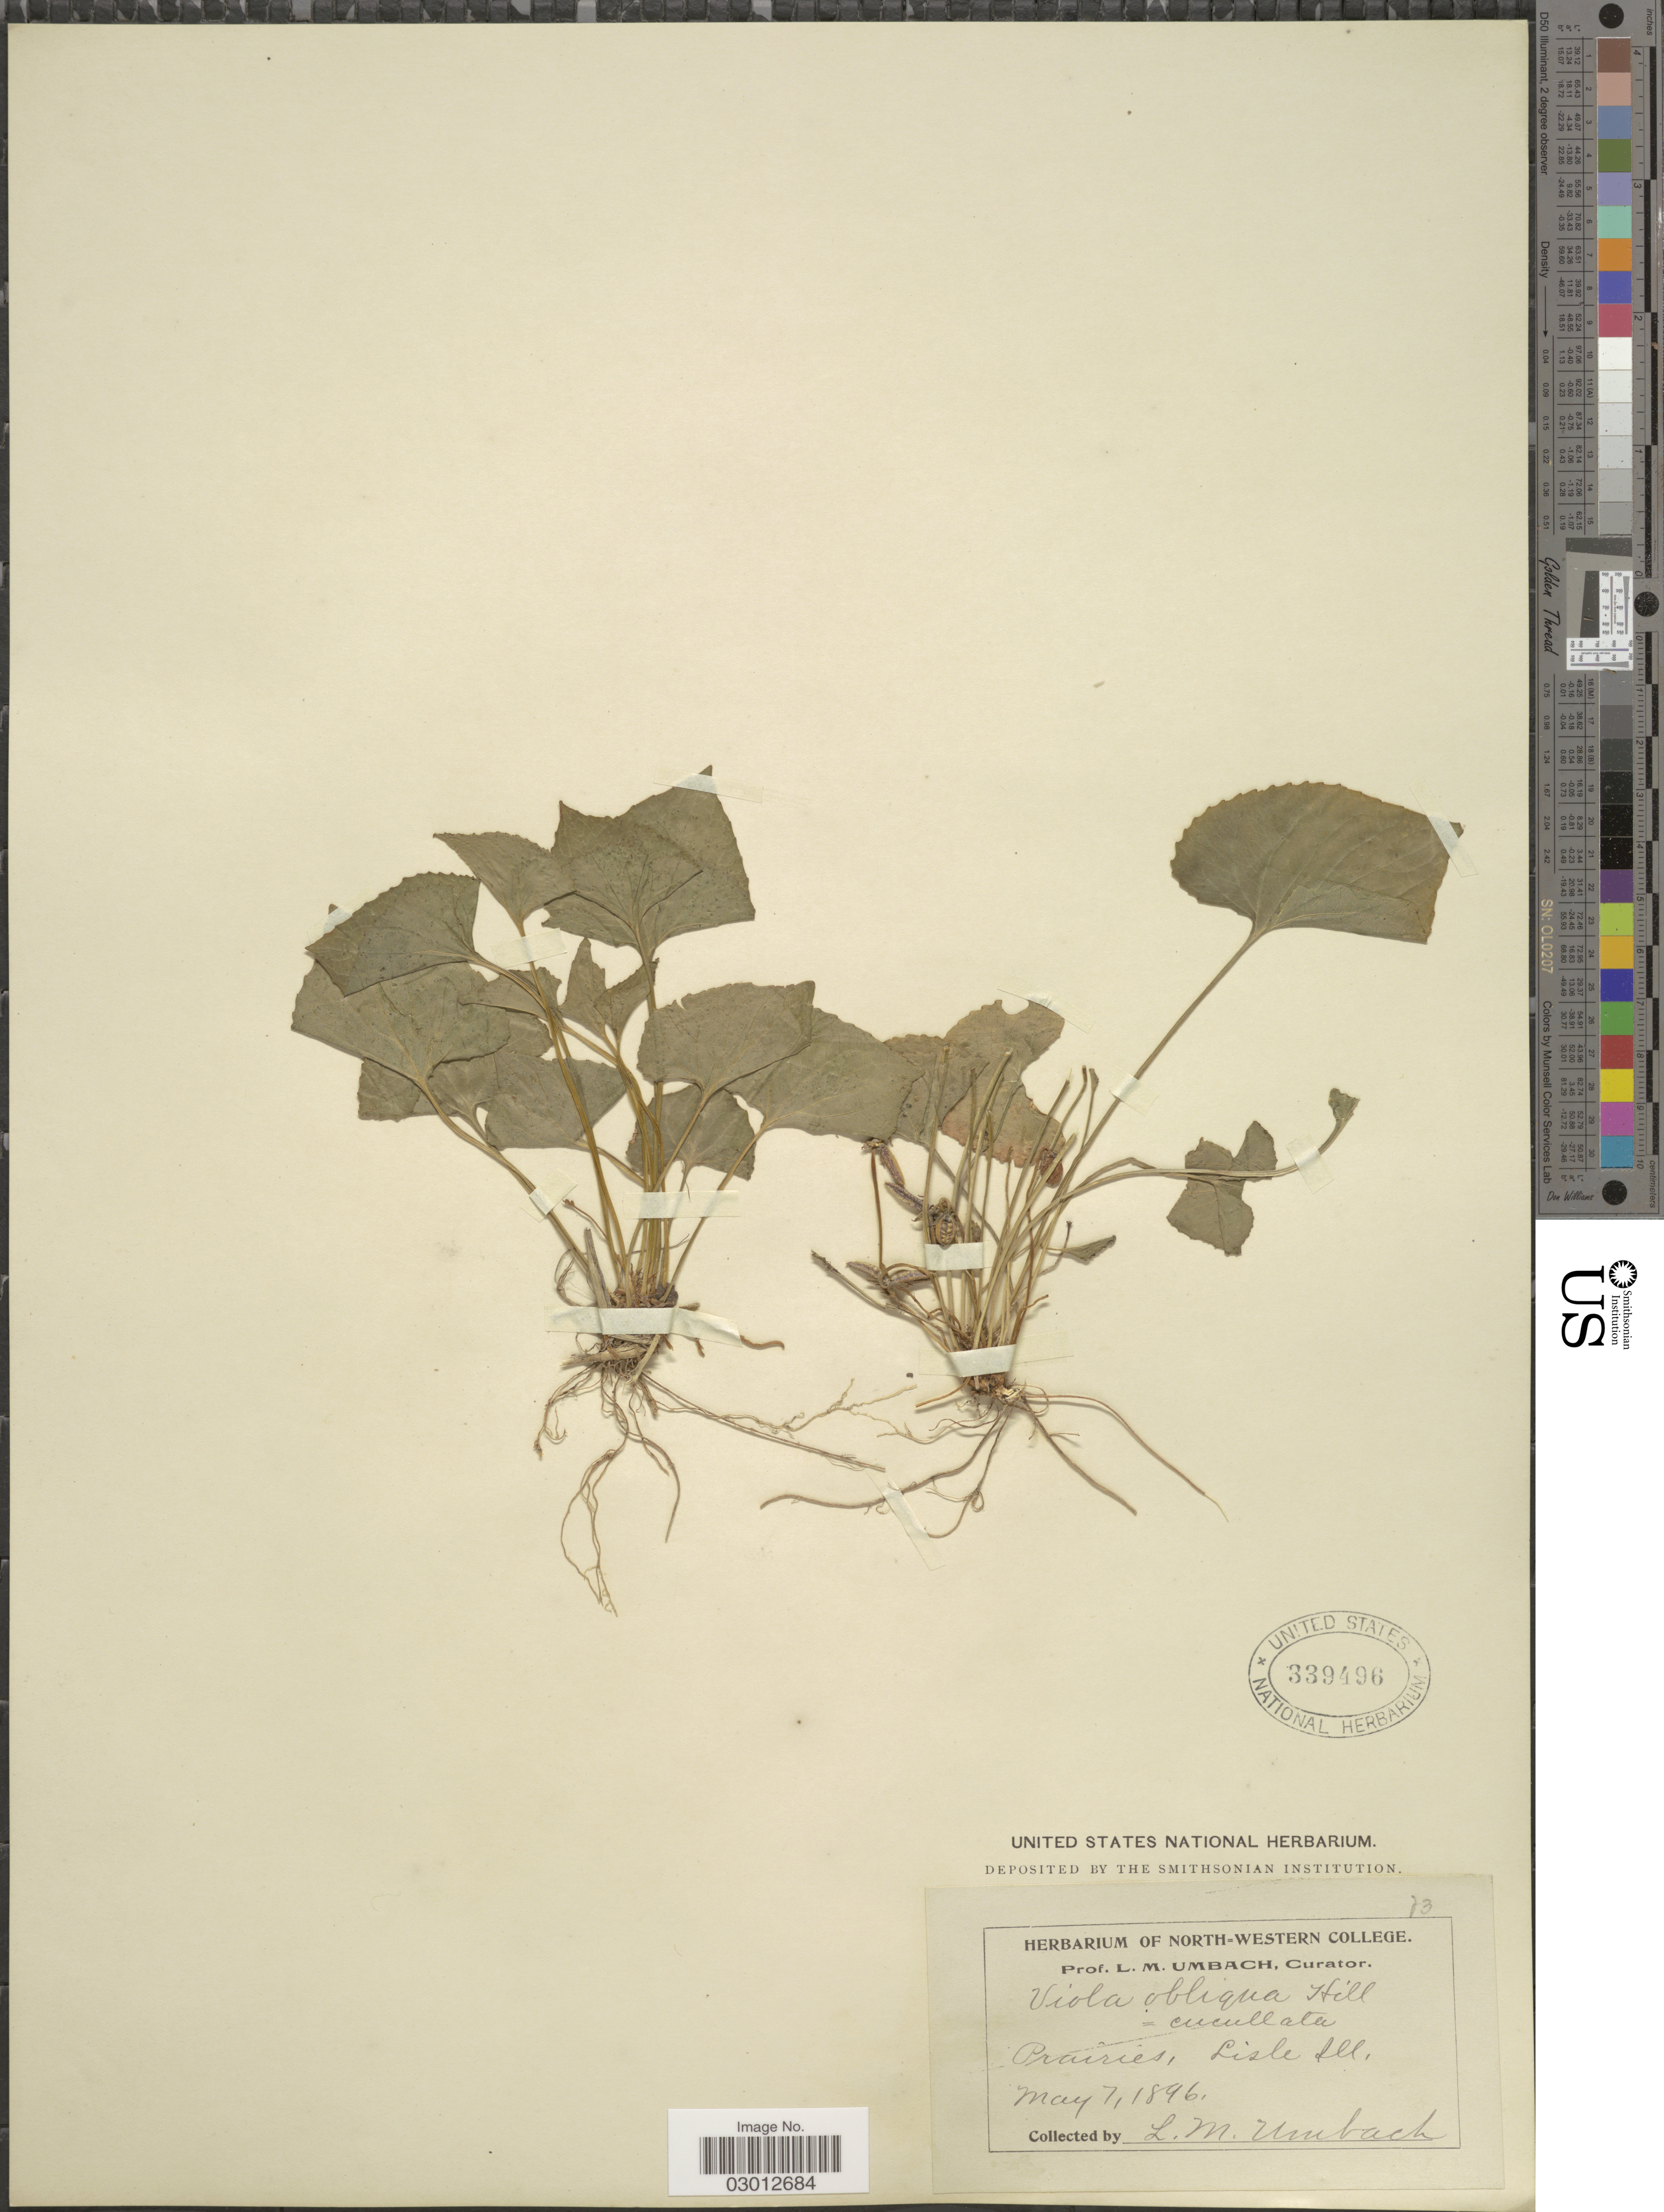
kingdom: Plantae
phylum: Tracheophyta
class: Magnoliopsida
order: Malpighiales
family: Violaceae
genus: Viola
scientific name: Viola papilionacea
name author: Pursh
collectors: L. M. Umbach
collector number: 13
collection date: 1896-05-07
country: United States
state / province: Illinois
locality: Prairies, Lisle.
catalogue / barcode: US 339496